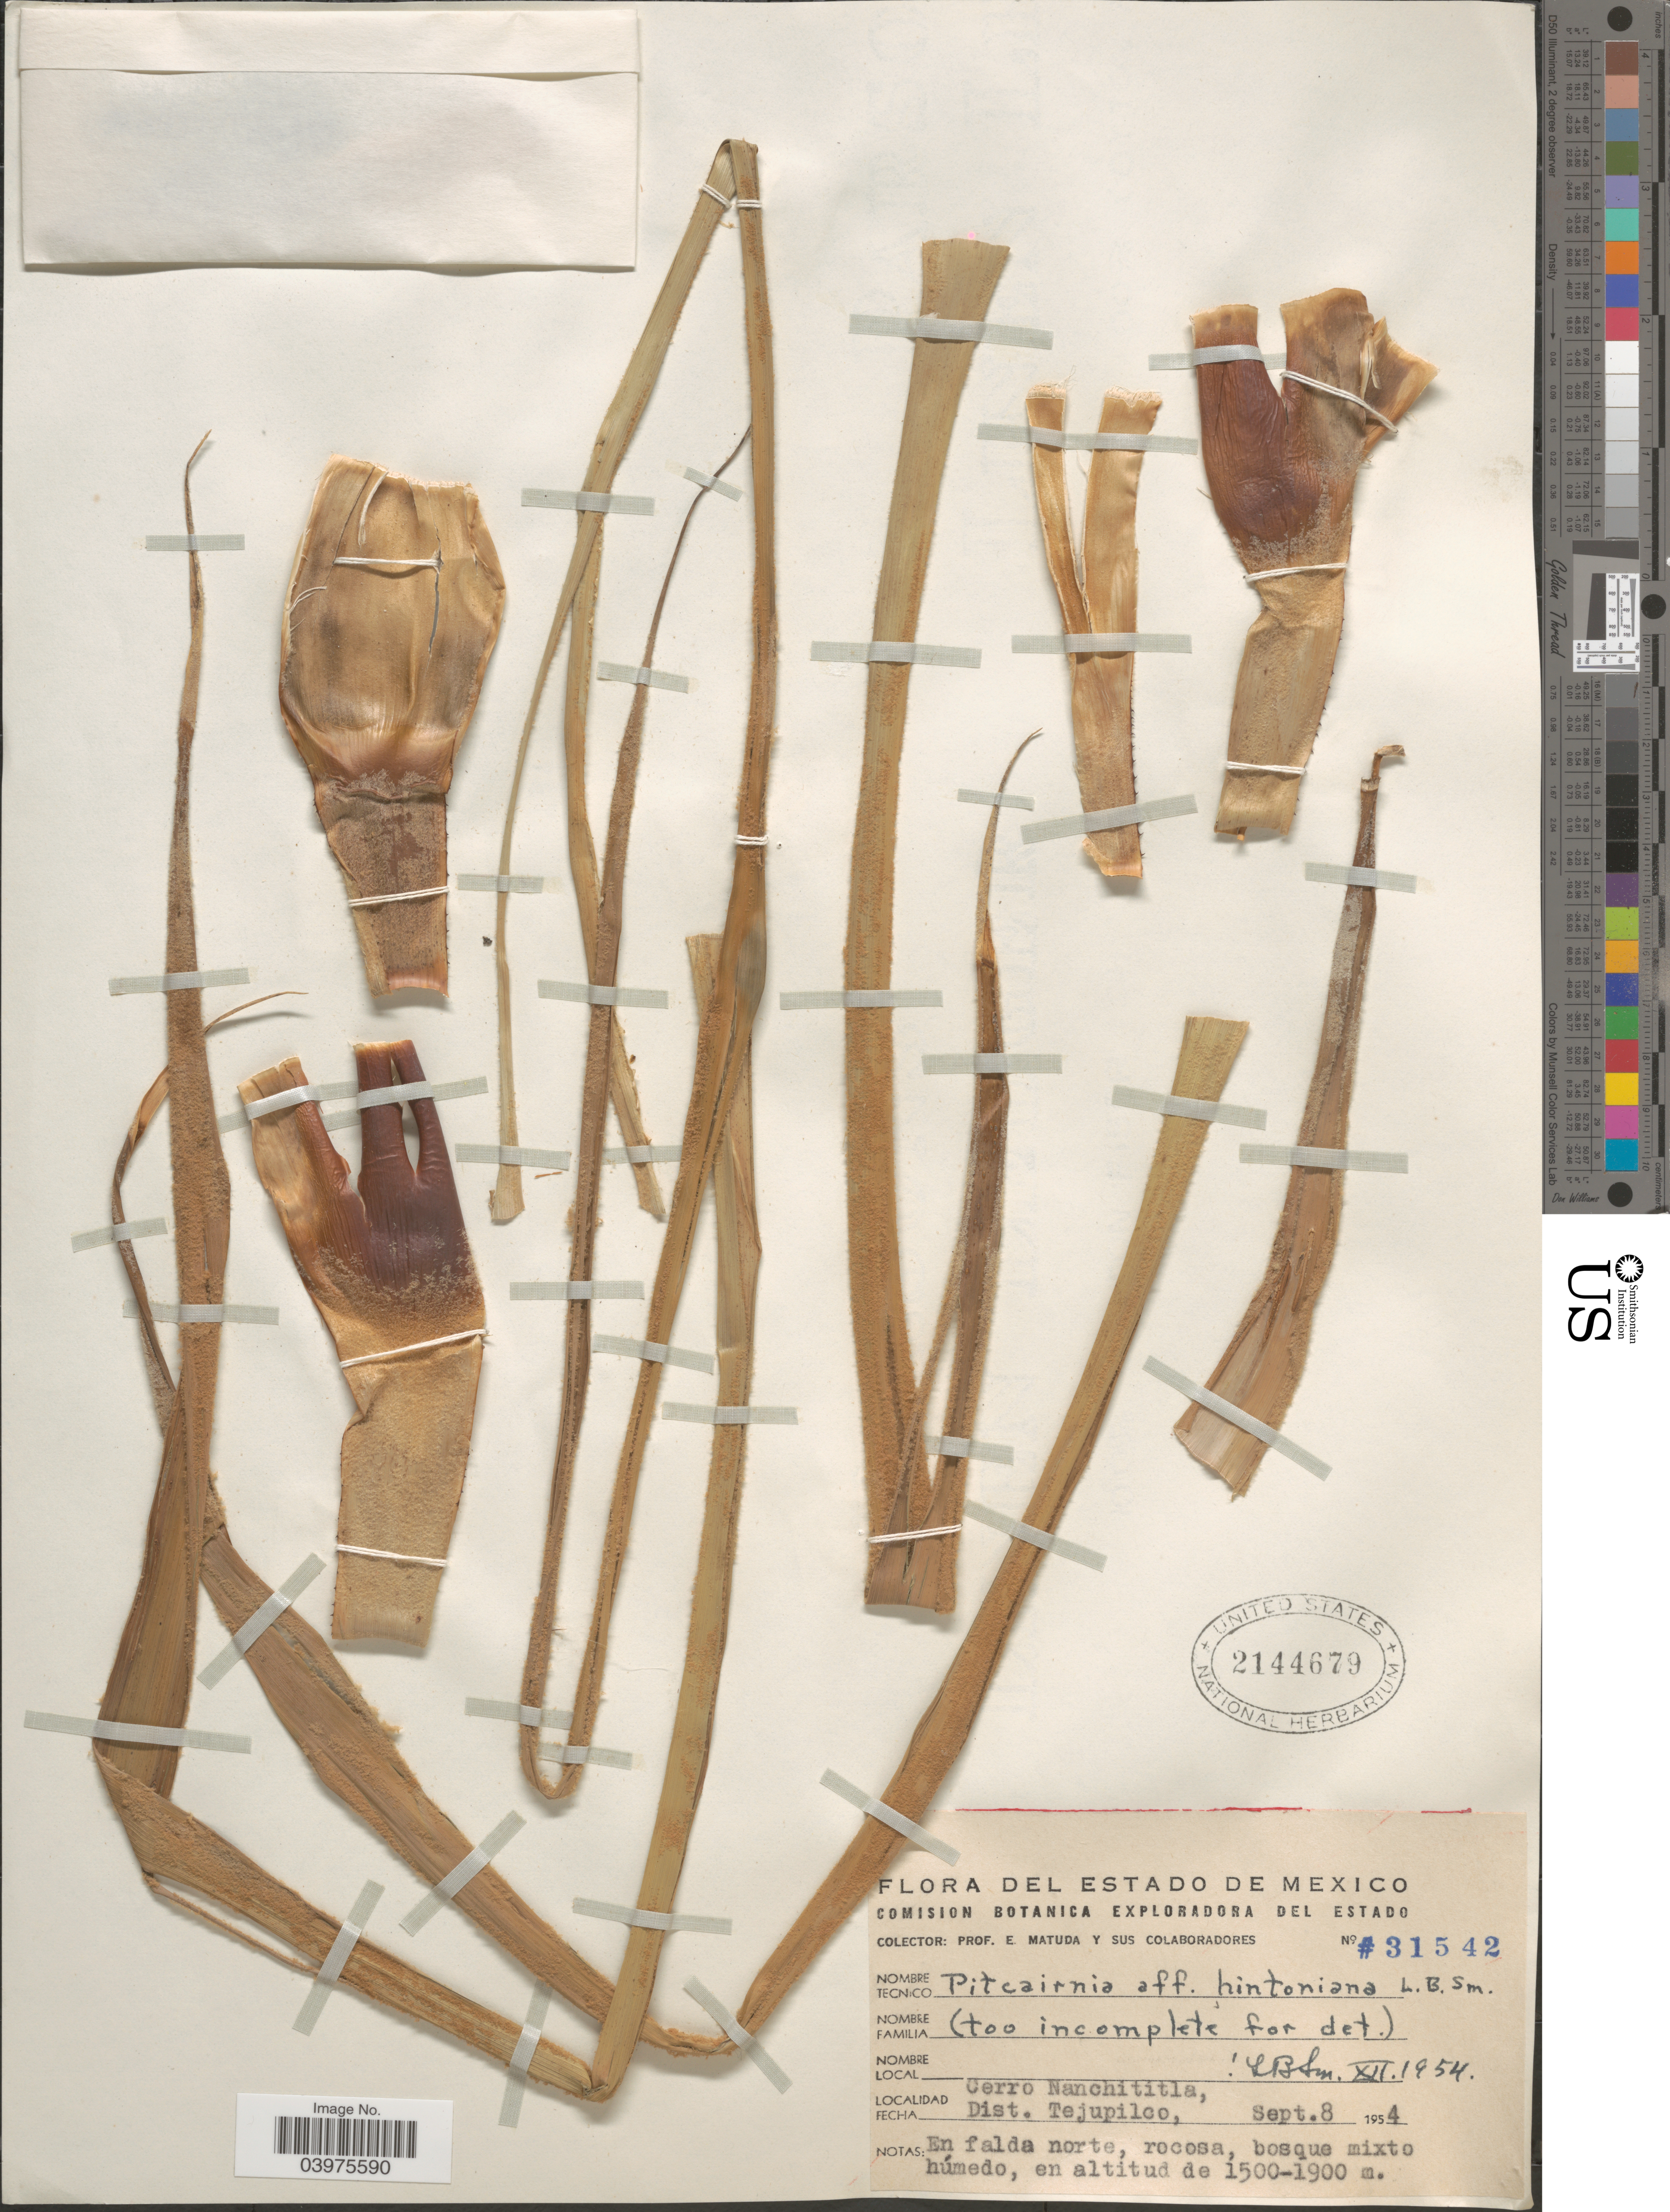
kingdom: Plantae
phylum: Tracheophyta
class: Liliopsida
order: Poales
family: Bromeliaceae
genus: Pitcairnia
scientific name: Pitcairnia hintoniana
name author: L.B. Sm.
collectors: E. Matuda & Sus Colaboradores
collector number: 31542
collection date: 1954-09-08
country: Mexico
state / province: México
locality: Cerro Nanchititla, Dist. Tejupilco.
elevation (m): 1500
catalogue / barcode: US 2144679